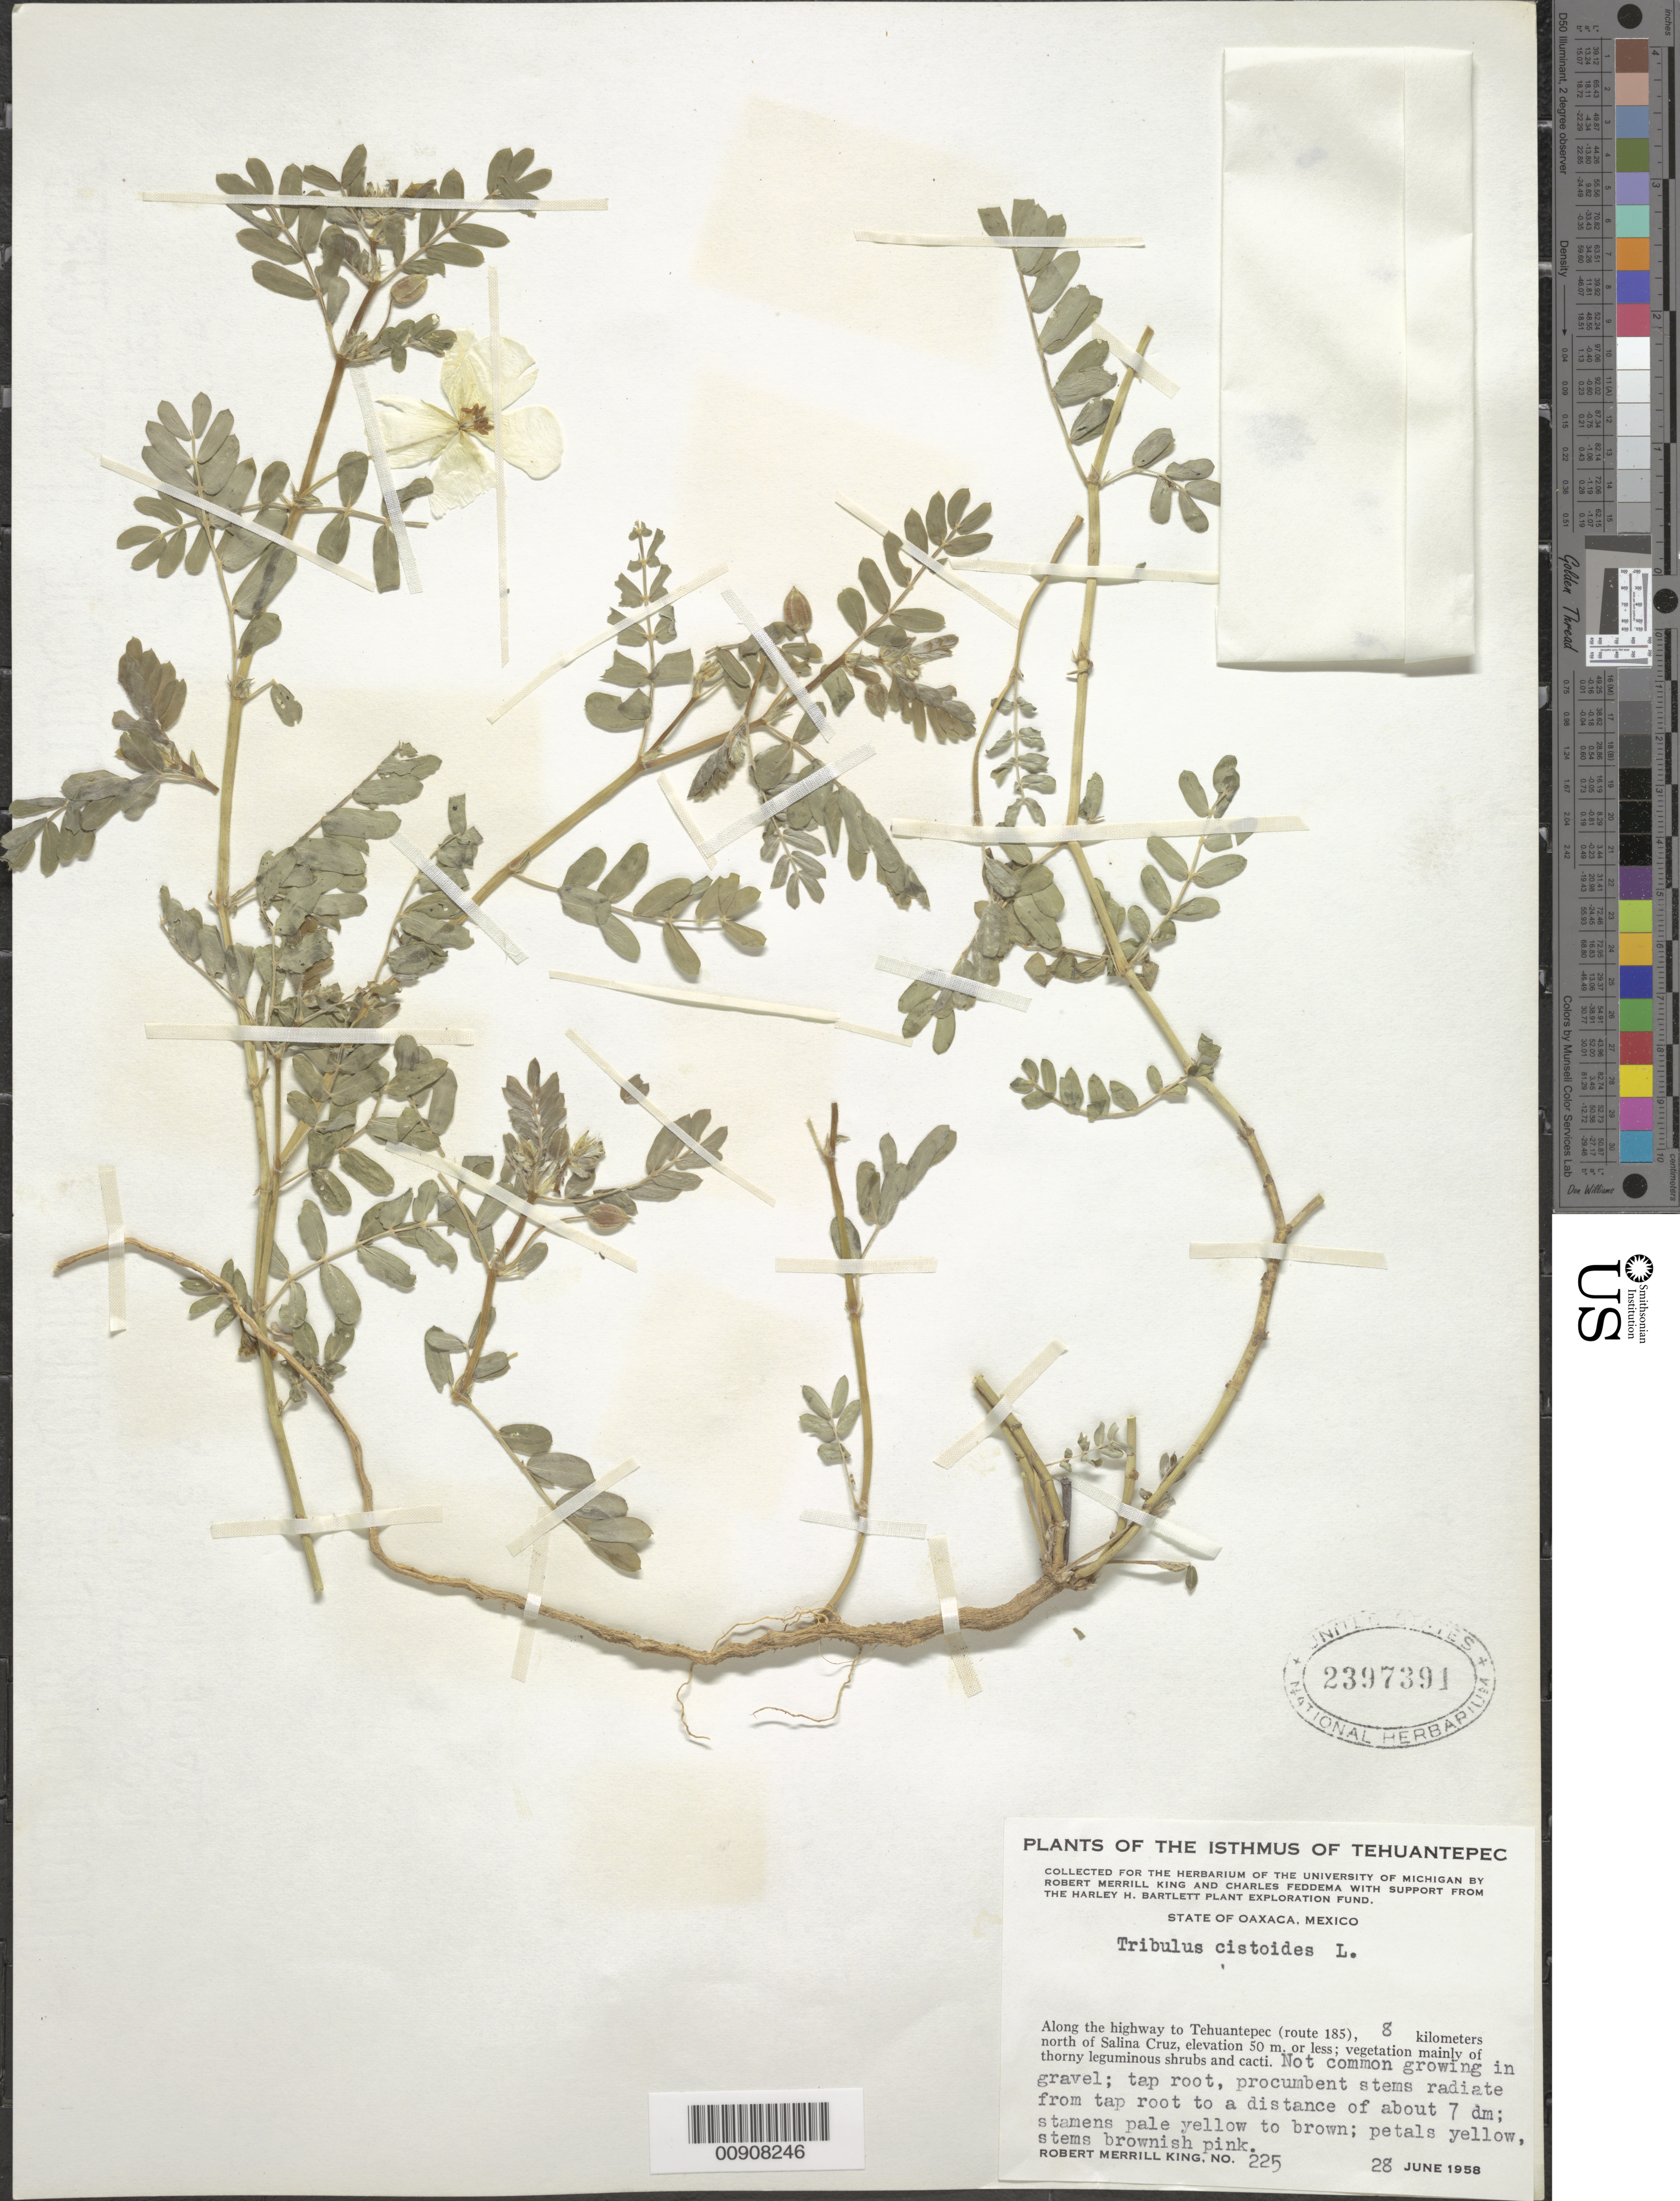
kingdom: Plantae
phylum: Tracheophyta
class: Magnoliopsida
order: Zygophyllales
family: Zygophyllaceae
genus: Tribulus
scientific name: Tribulus cistoides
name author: L.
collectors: R. M. King & C. Feddema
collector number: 225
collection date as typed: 28 Jun 1958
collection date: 1958-06-28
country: Mexico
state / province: Oaxaca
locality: Oaxaca: Along highway to Tehuantepec (route 185), 8 kilometers north of Salina Cruz.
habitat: Vegetation mainly of thorny leguminous shrubs and cacti. Growing in gravel.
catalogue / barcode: US 2397391